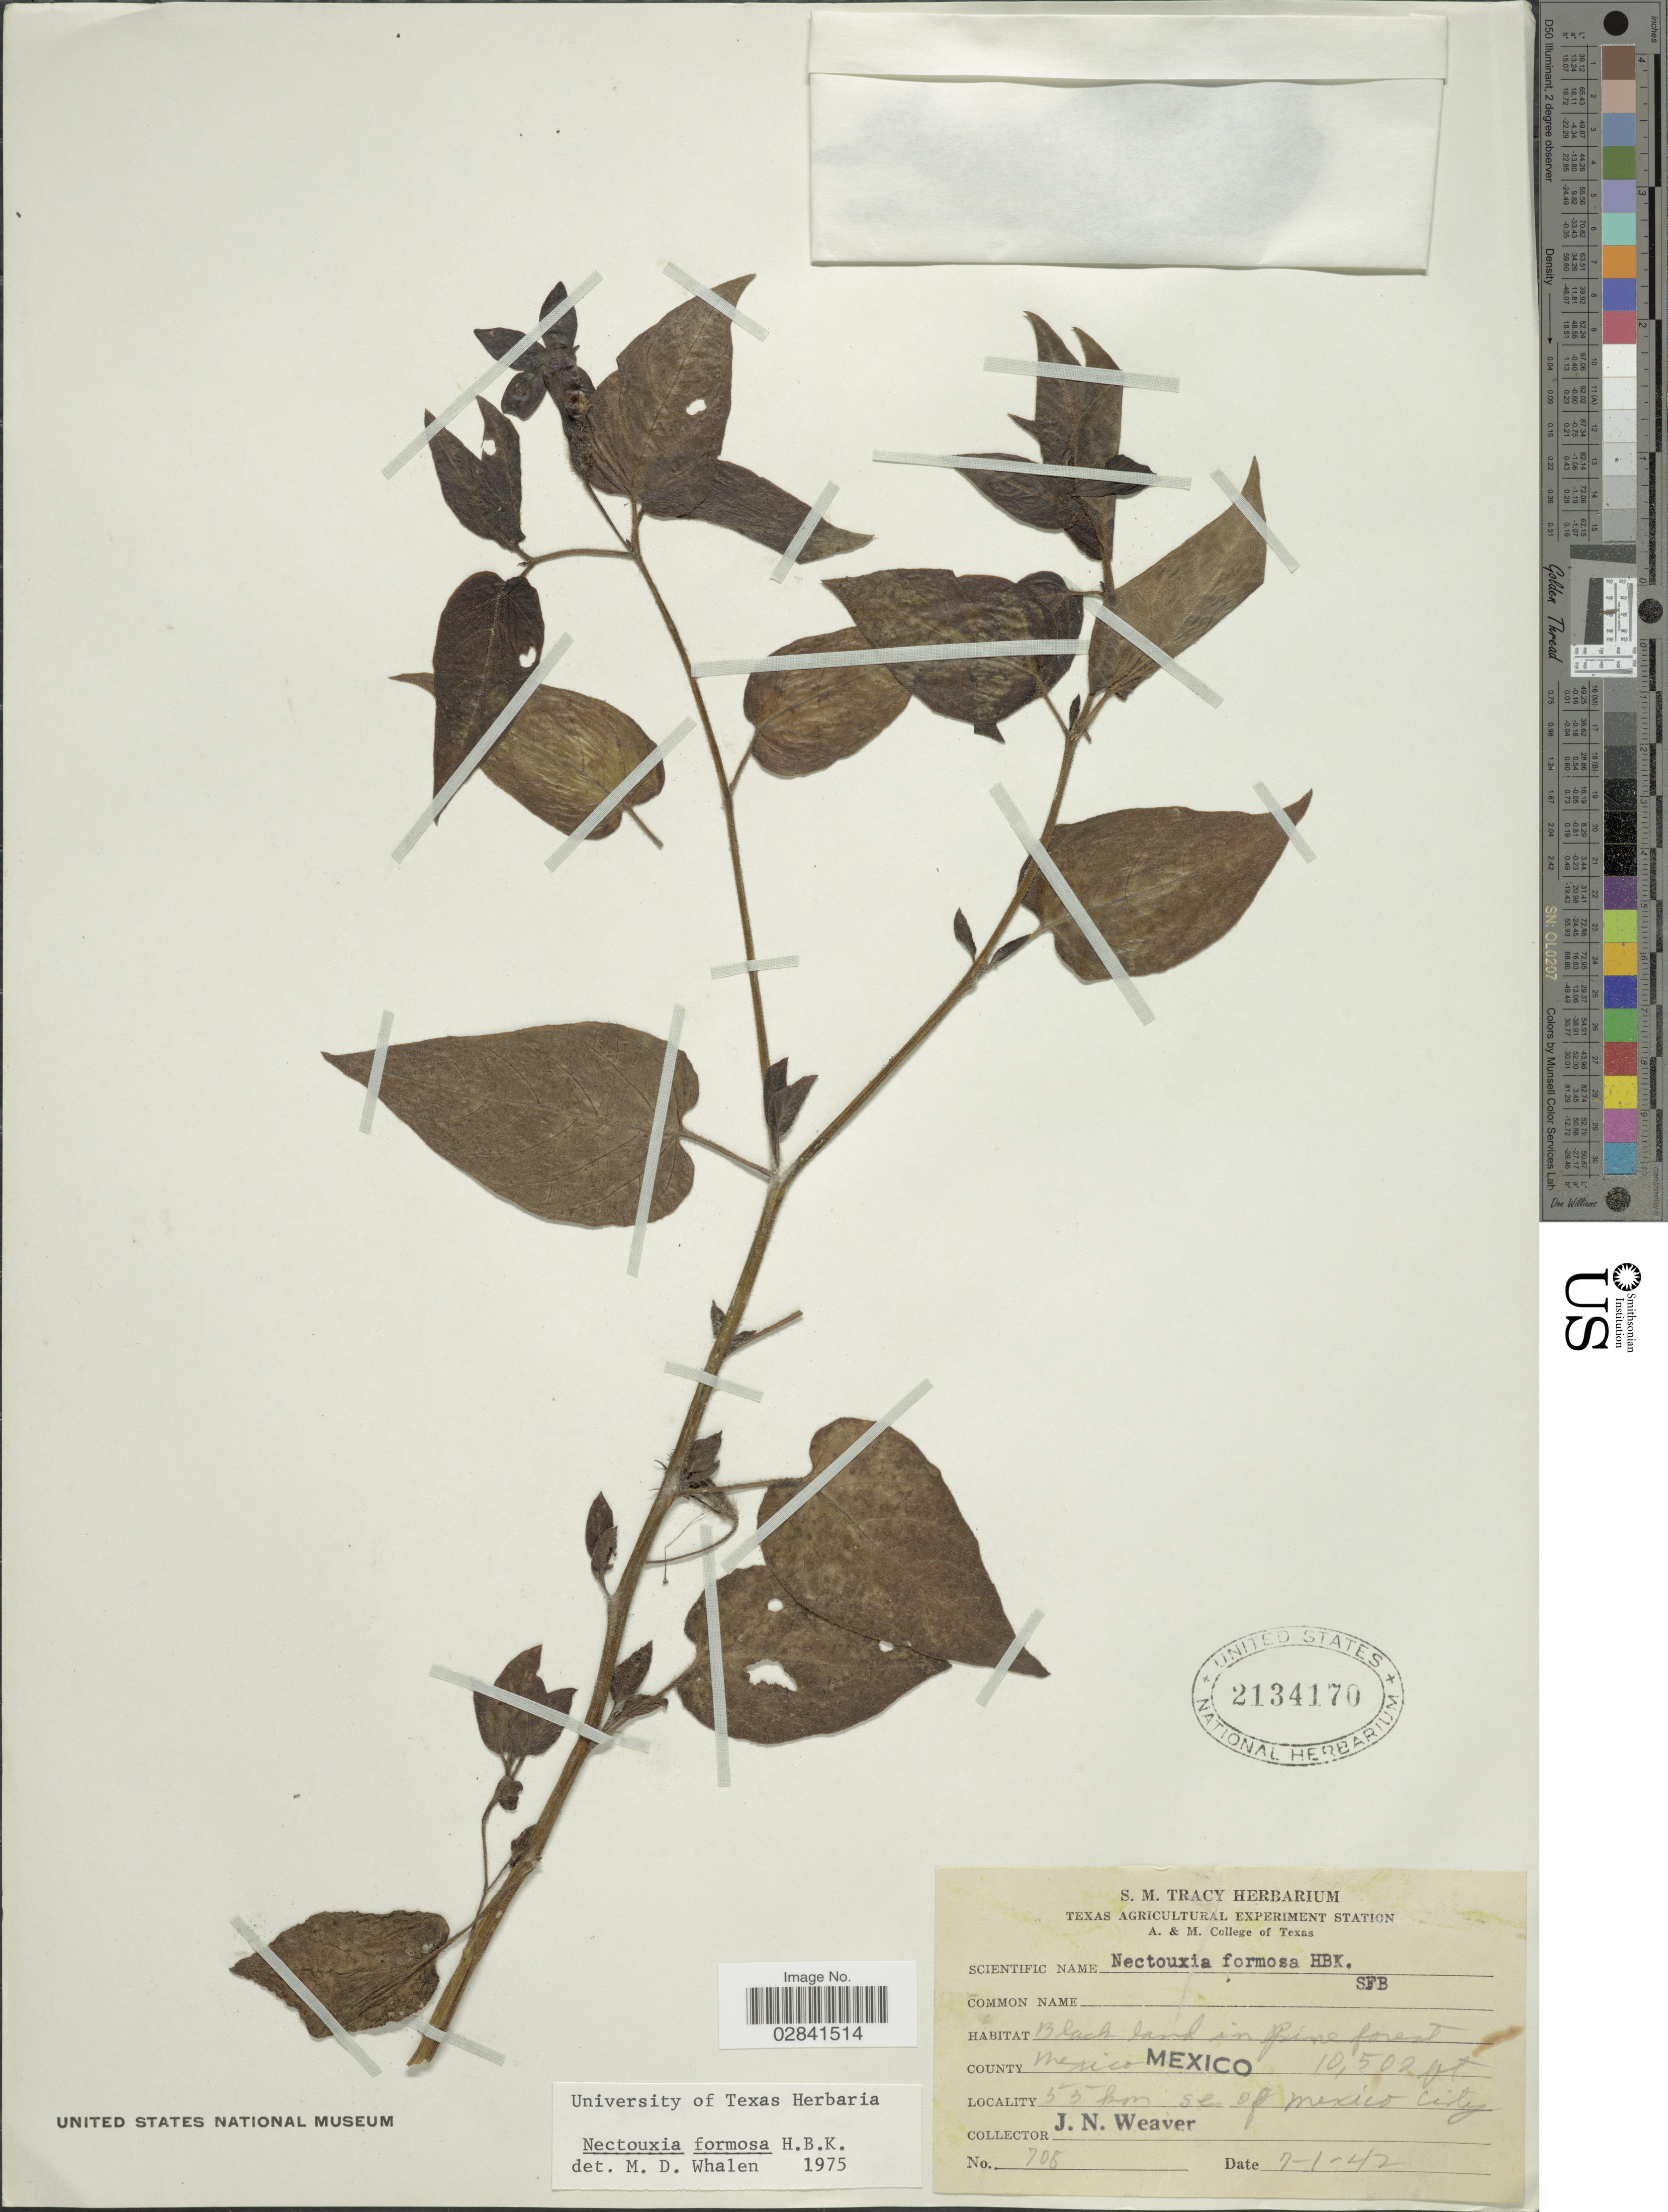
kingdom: Plantae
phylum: Tracheophyta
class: Magnoliopsida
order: Solanales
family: Solanaceae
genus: Nectouxia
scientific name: Nectouxia formosa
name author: Kunth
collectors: J. N. Weaver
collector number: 708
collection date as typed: Transcribed d/m/y: 7/1/42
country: Mexico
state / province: México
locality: County Mexico. 55 km SE of Mexico City.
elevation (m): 3200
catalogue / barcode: US 2134170